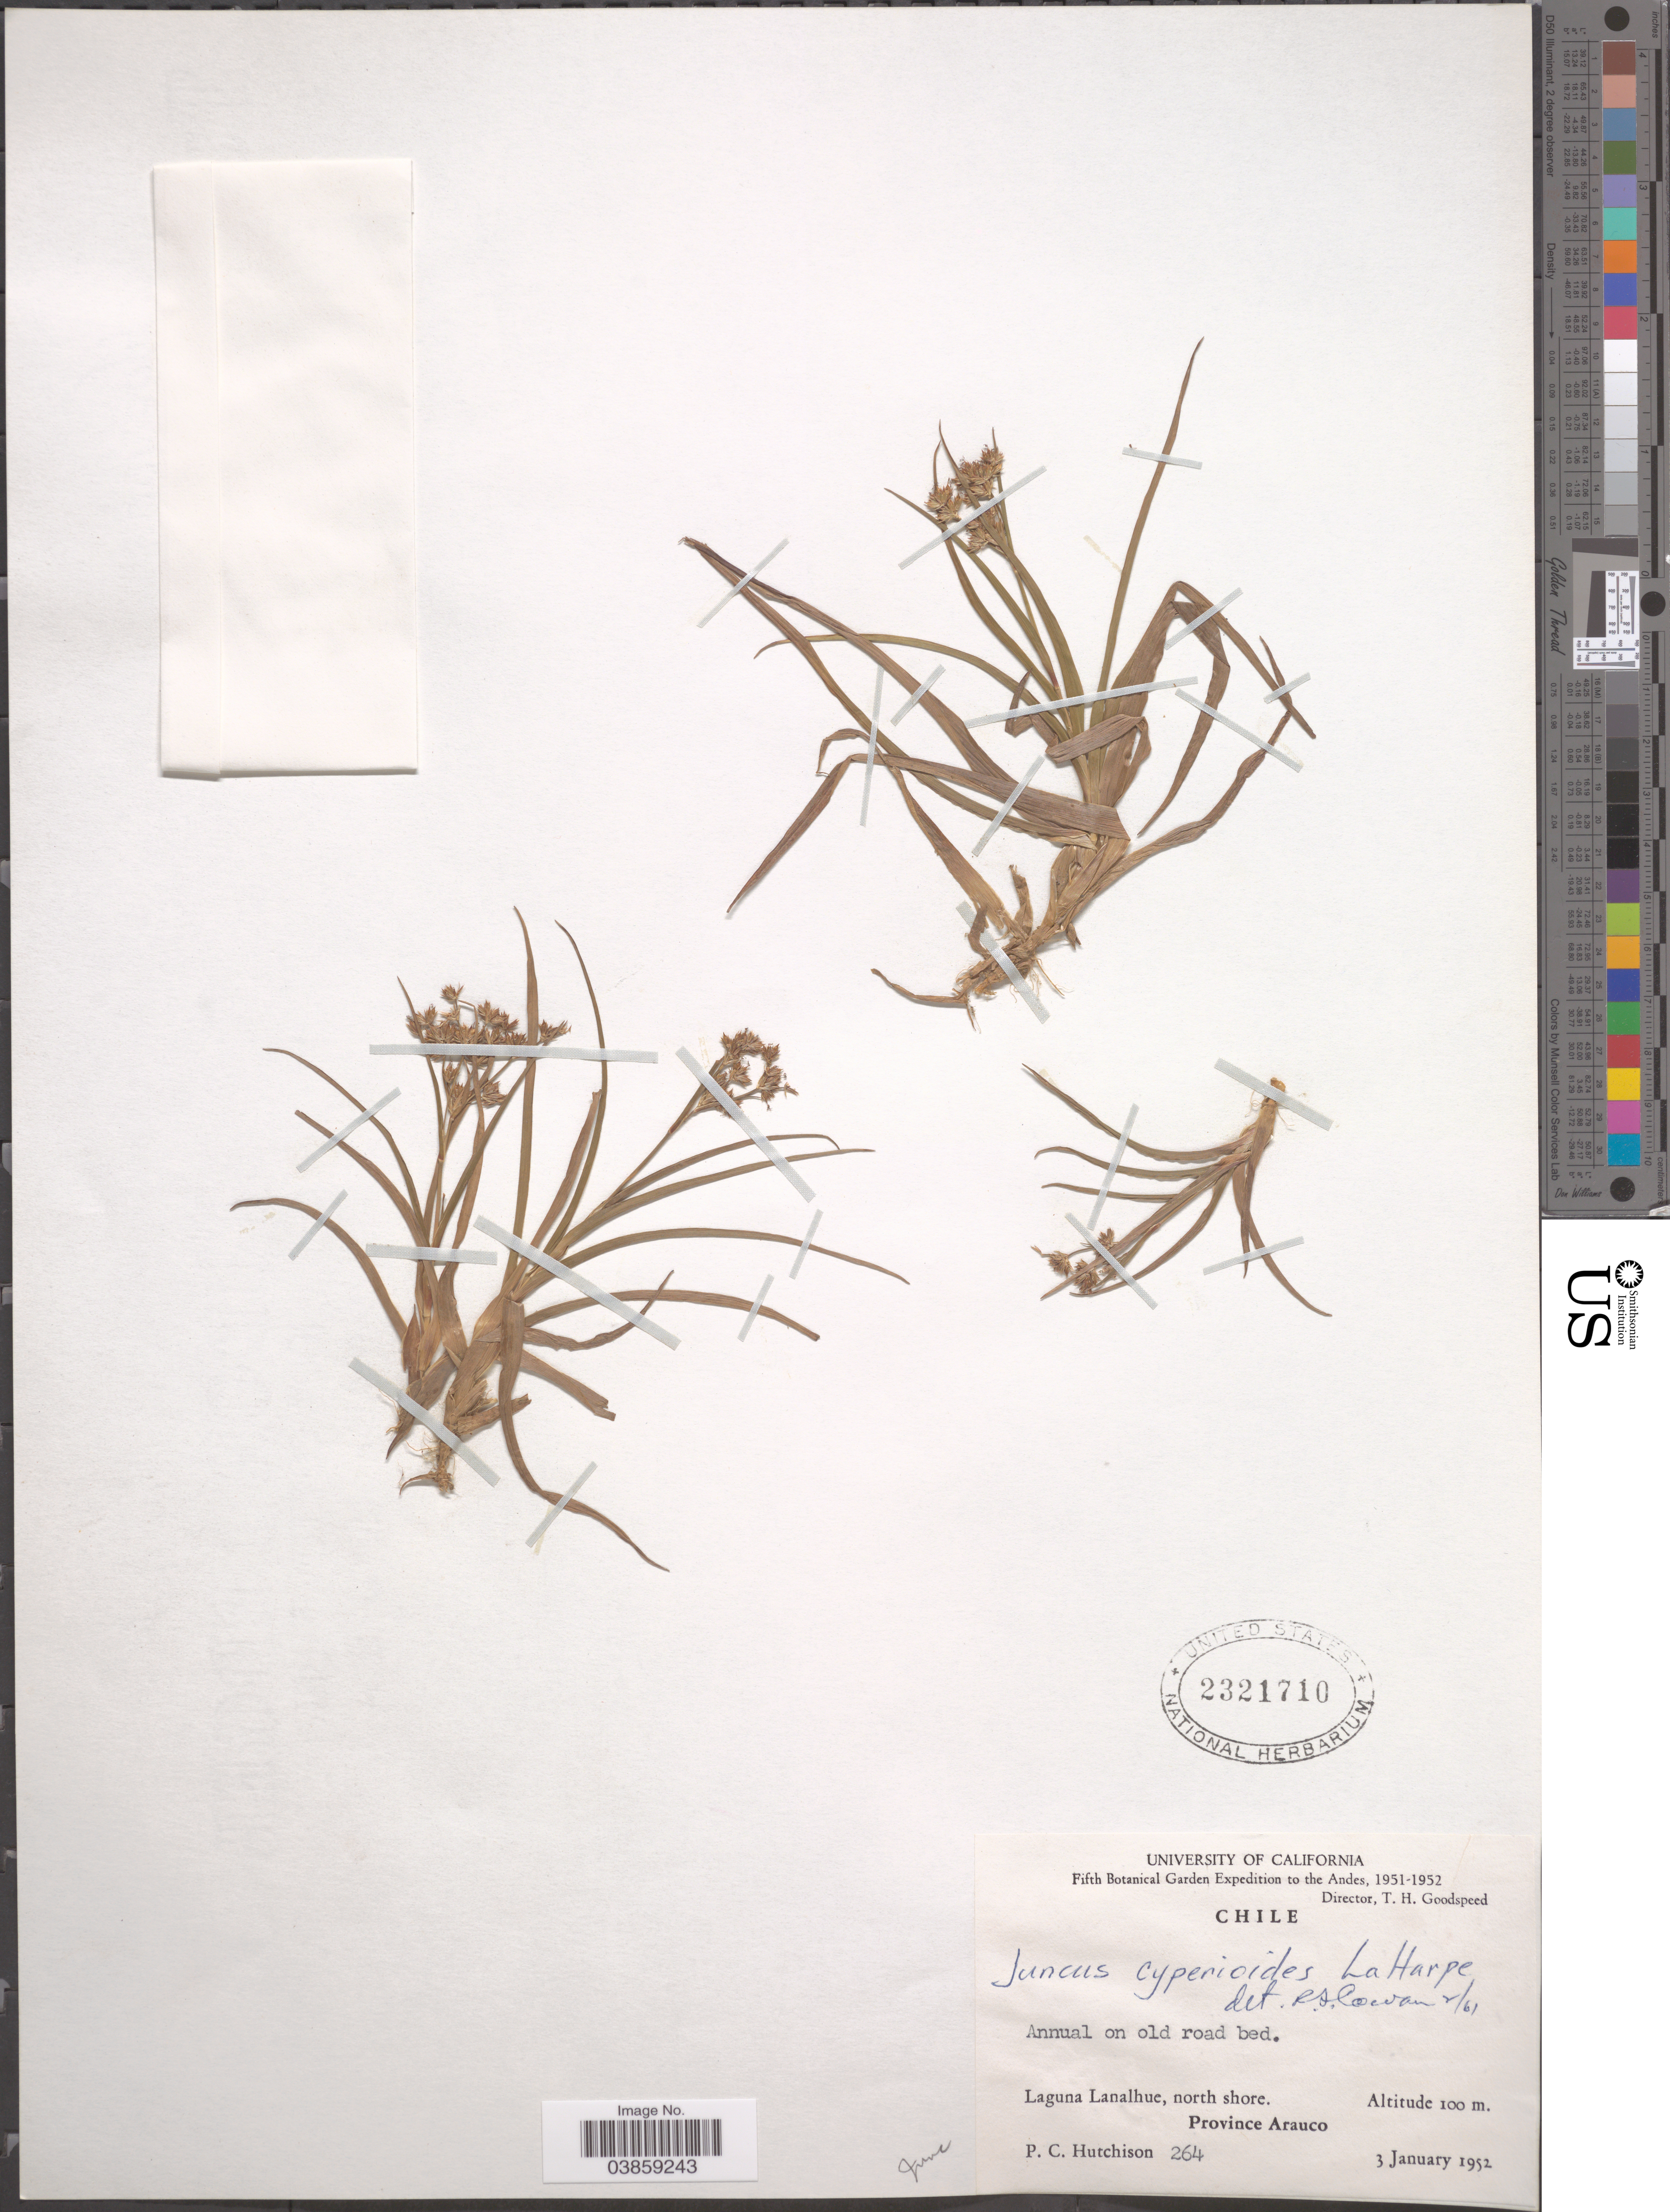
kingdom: Plantae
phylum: Tracheophyta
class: Liliopsida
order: Poales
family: Juncaceae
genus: Juncus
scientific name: Juncus cyperoides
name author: Laharpe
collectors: P. C. Hutchison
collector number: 264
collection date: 1952-01-03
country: Chile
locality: The Andes. Laguna Lanalhue, north shore. Province Arauco.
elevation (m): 100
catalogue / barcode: US 2321710